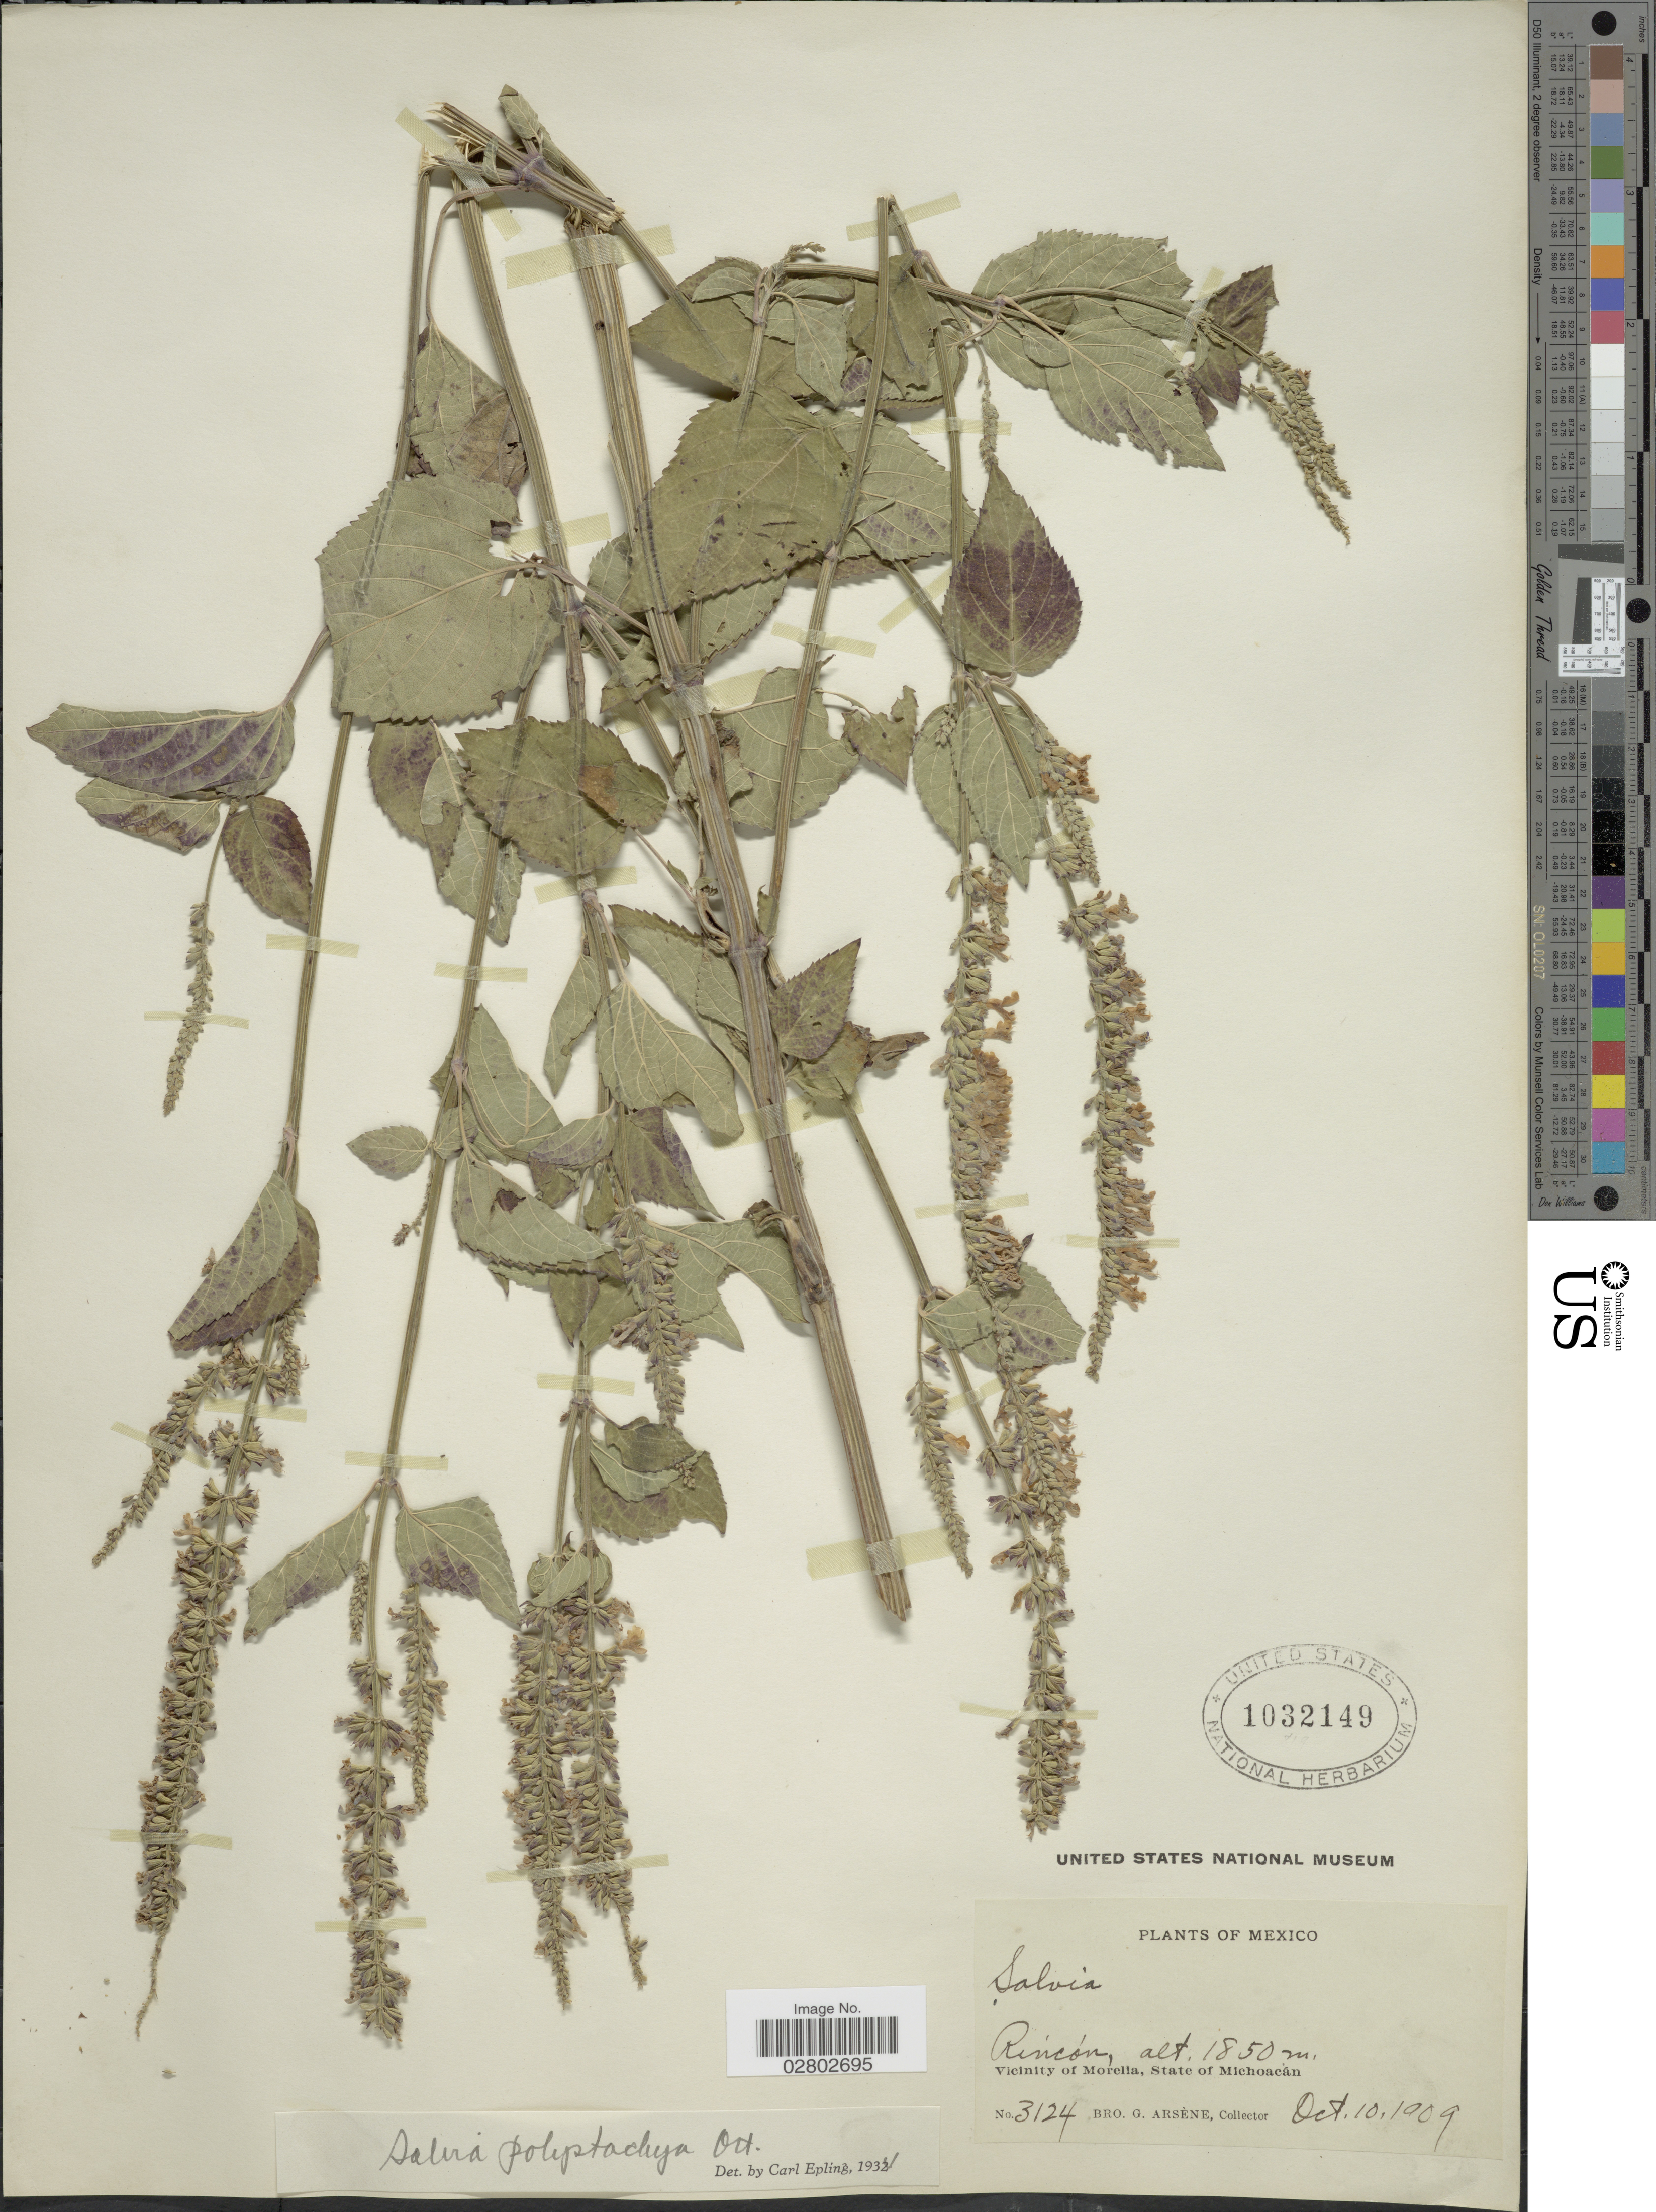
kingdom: Plantae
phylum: Tracheophyta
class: Magnoliopsida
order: Lamiales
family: Lamiaceae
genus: Salvia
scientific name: Salvia polystachya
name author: Cav.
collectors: Bro. G. Arsène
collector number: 3124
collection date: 1909-10-10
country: Mexico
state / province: Michoacán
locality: Rincón, Vicinity of Morelia.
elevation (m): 1850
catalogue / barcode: US 1032149